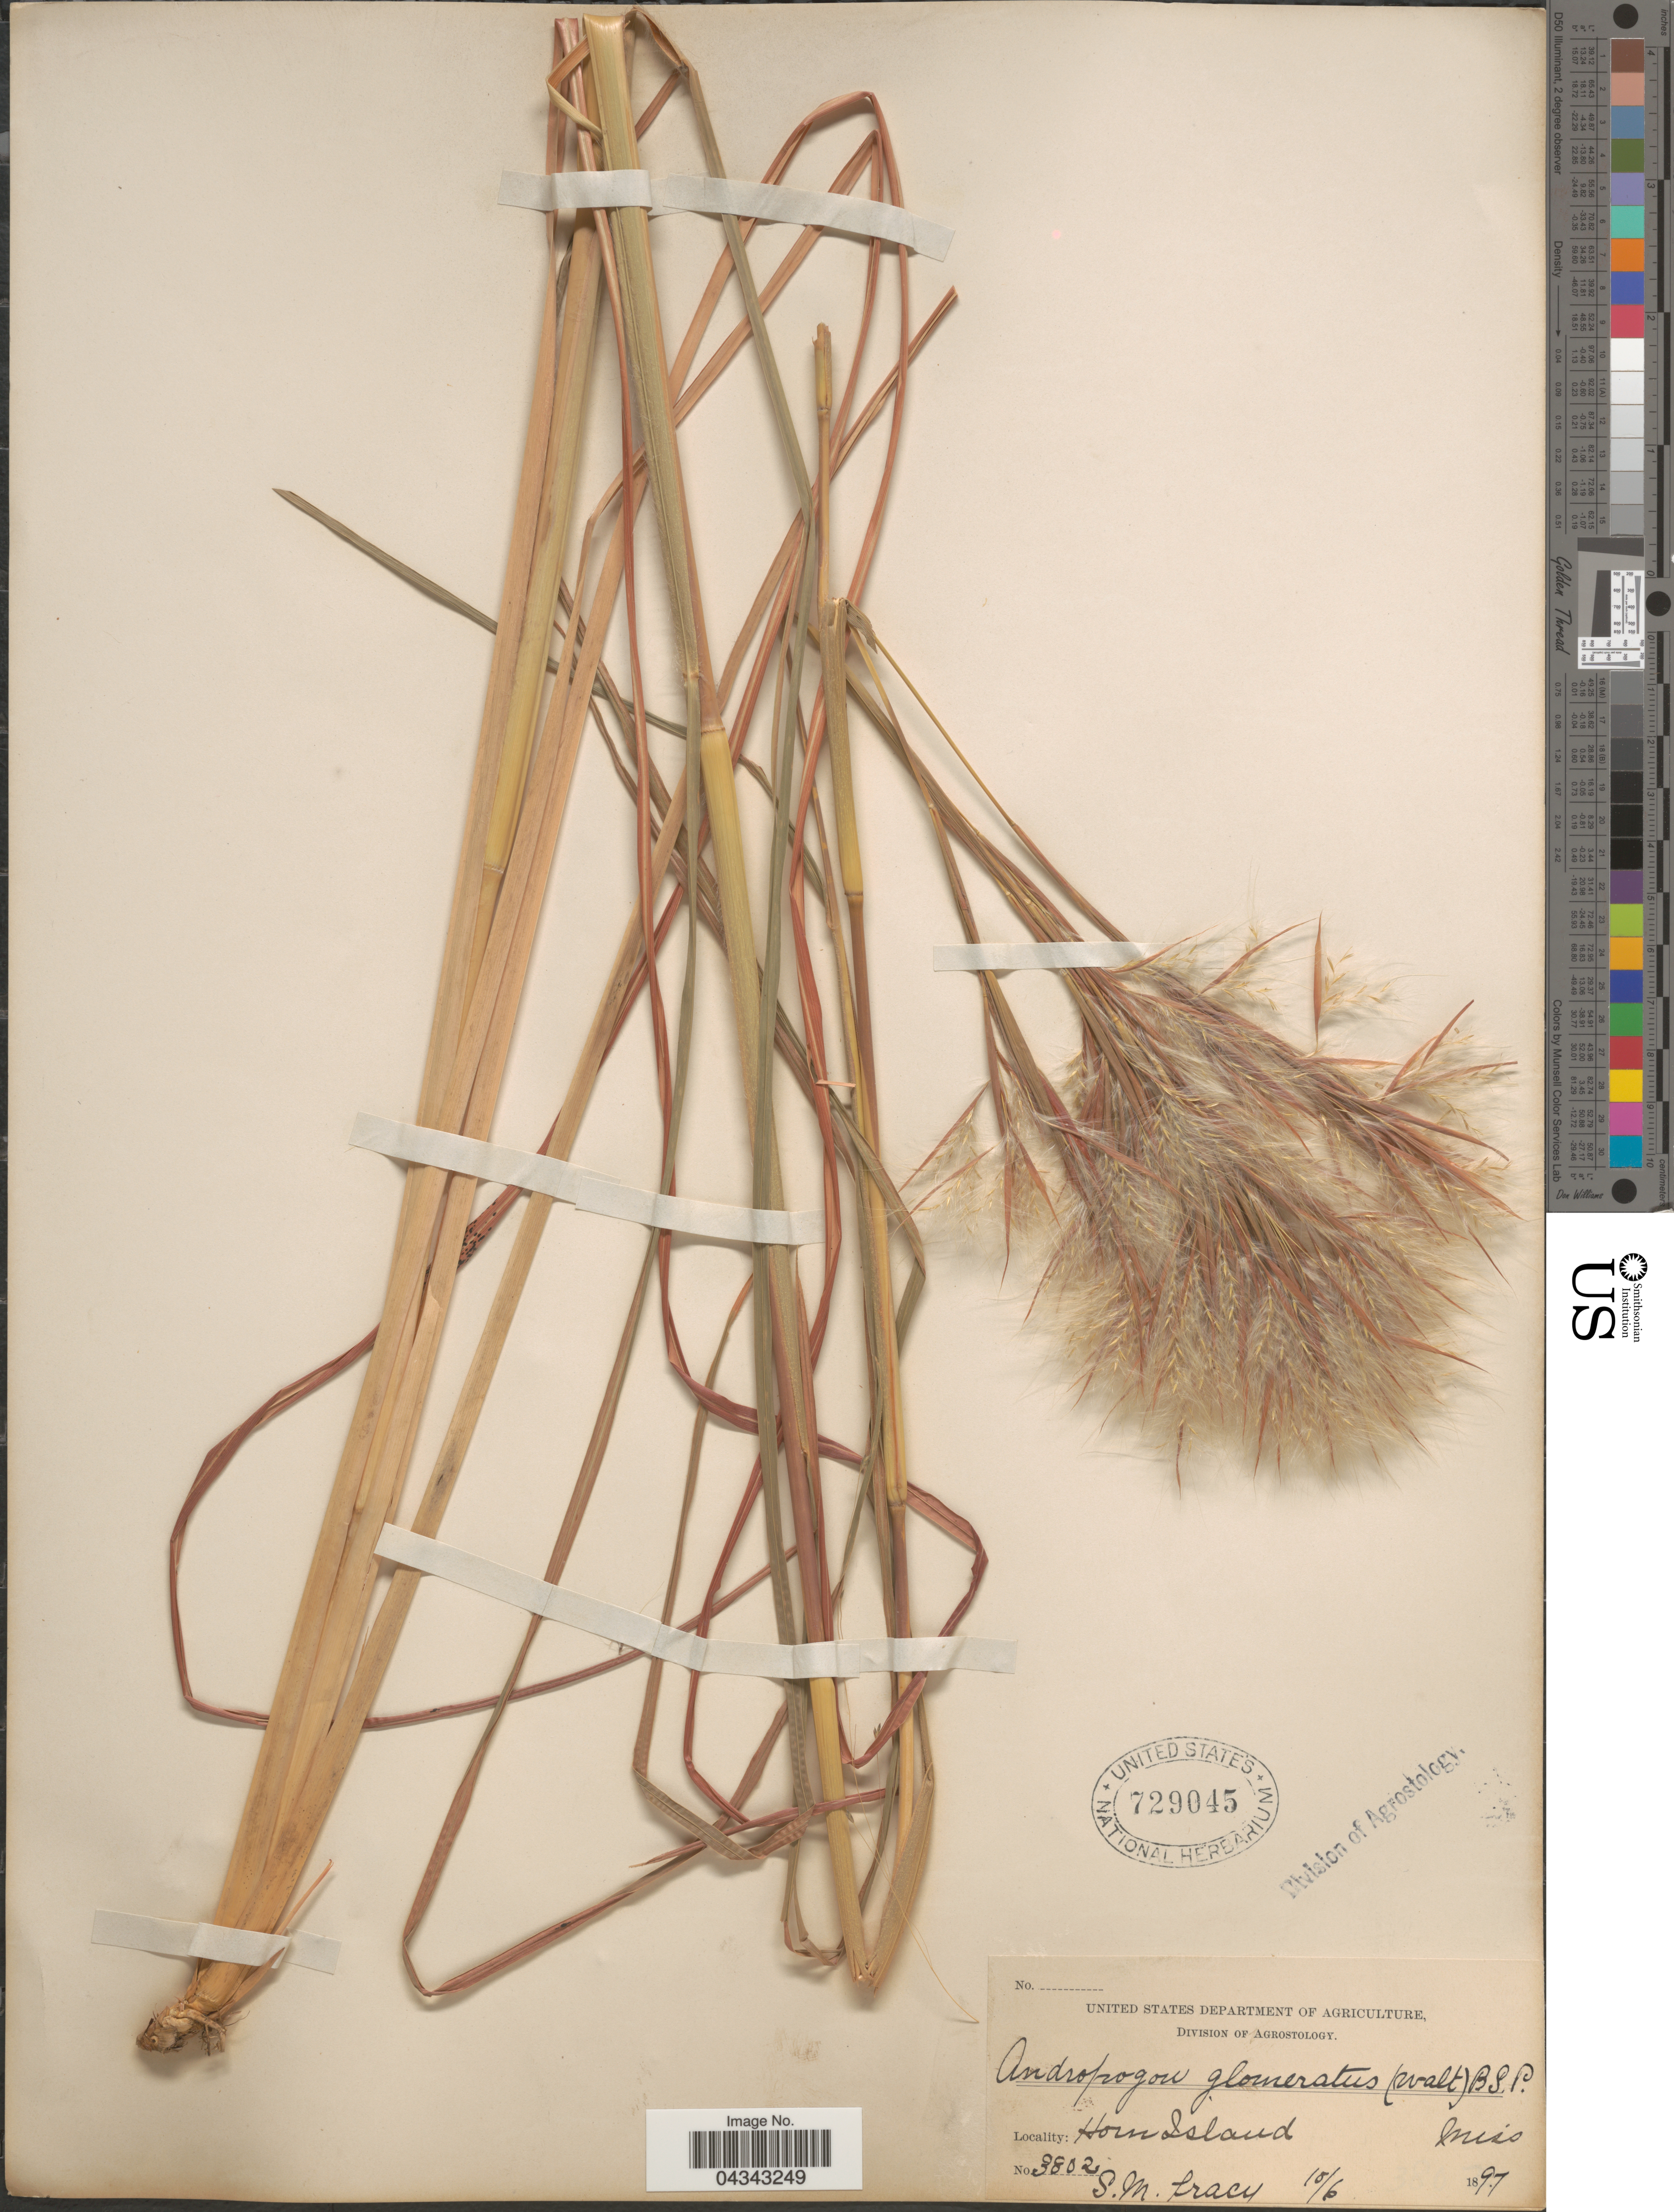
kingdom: Plantae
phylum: Tracheophyta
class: Liliopsida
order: Poales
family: Poaceae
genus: Andropogon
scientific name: Andropogon glomeratus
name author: (Walter) Britton, Stearns & Poggenb.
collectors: S. M. Tracy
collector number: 3802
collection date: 1897-10-06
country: United States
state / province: Mississippi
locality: Horn Island.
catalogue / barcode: US 729045